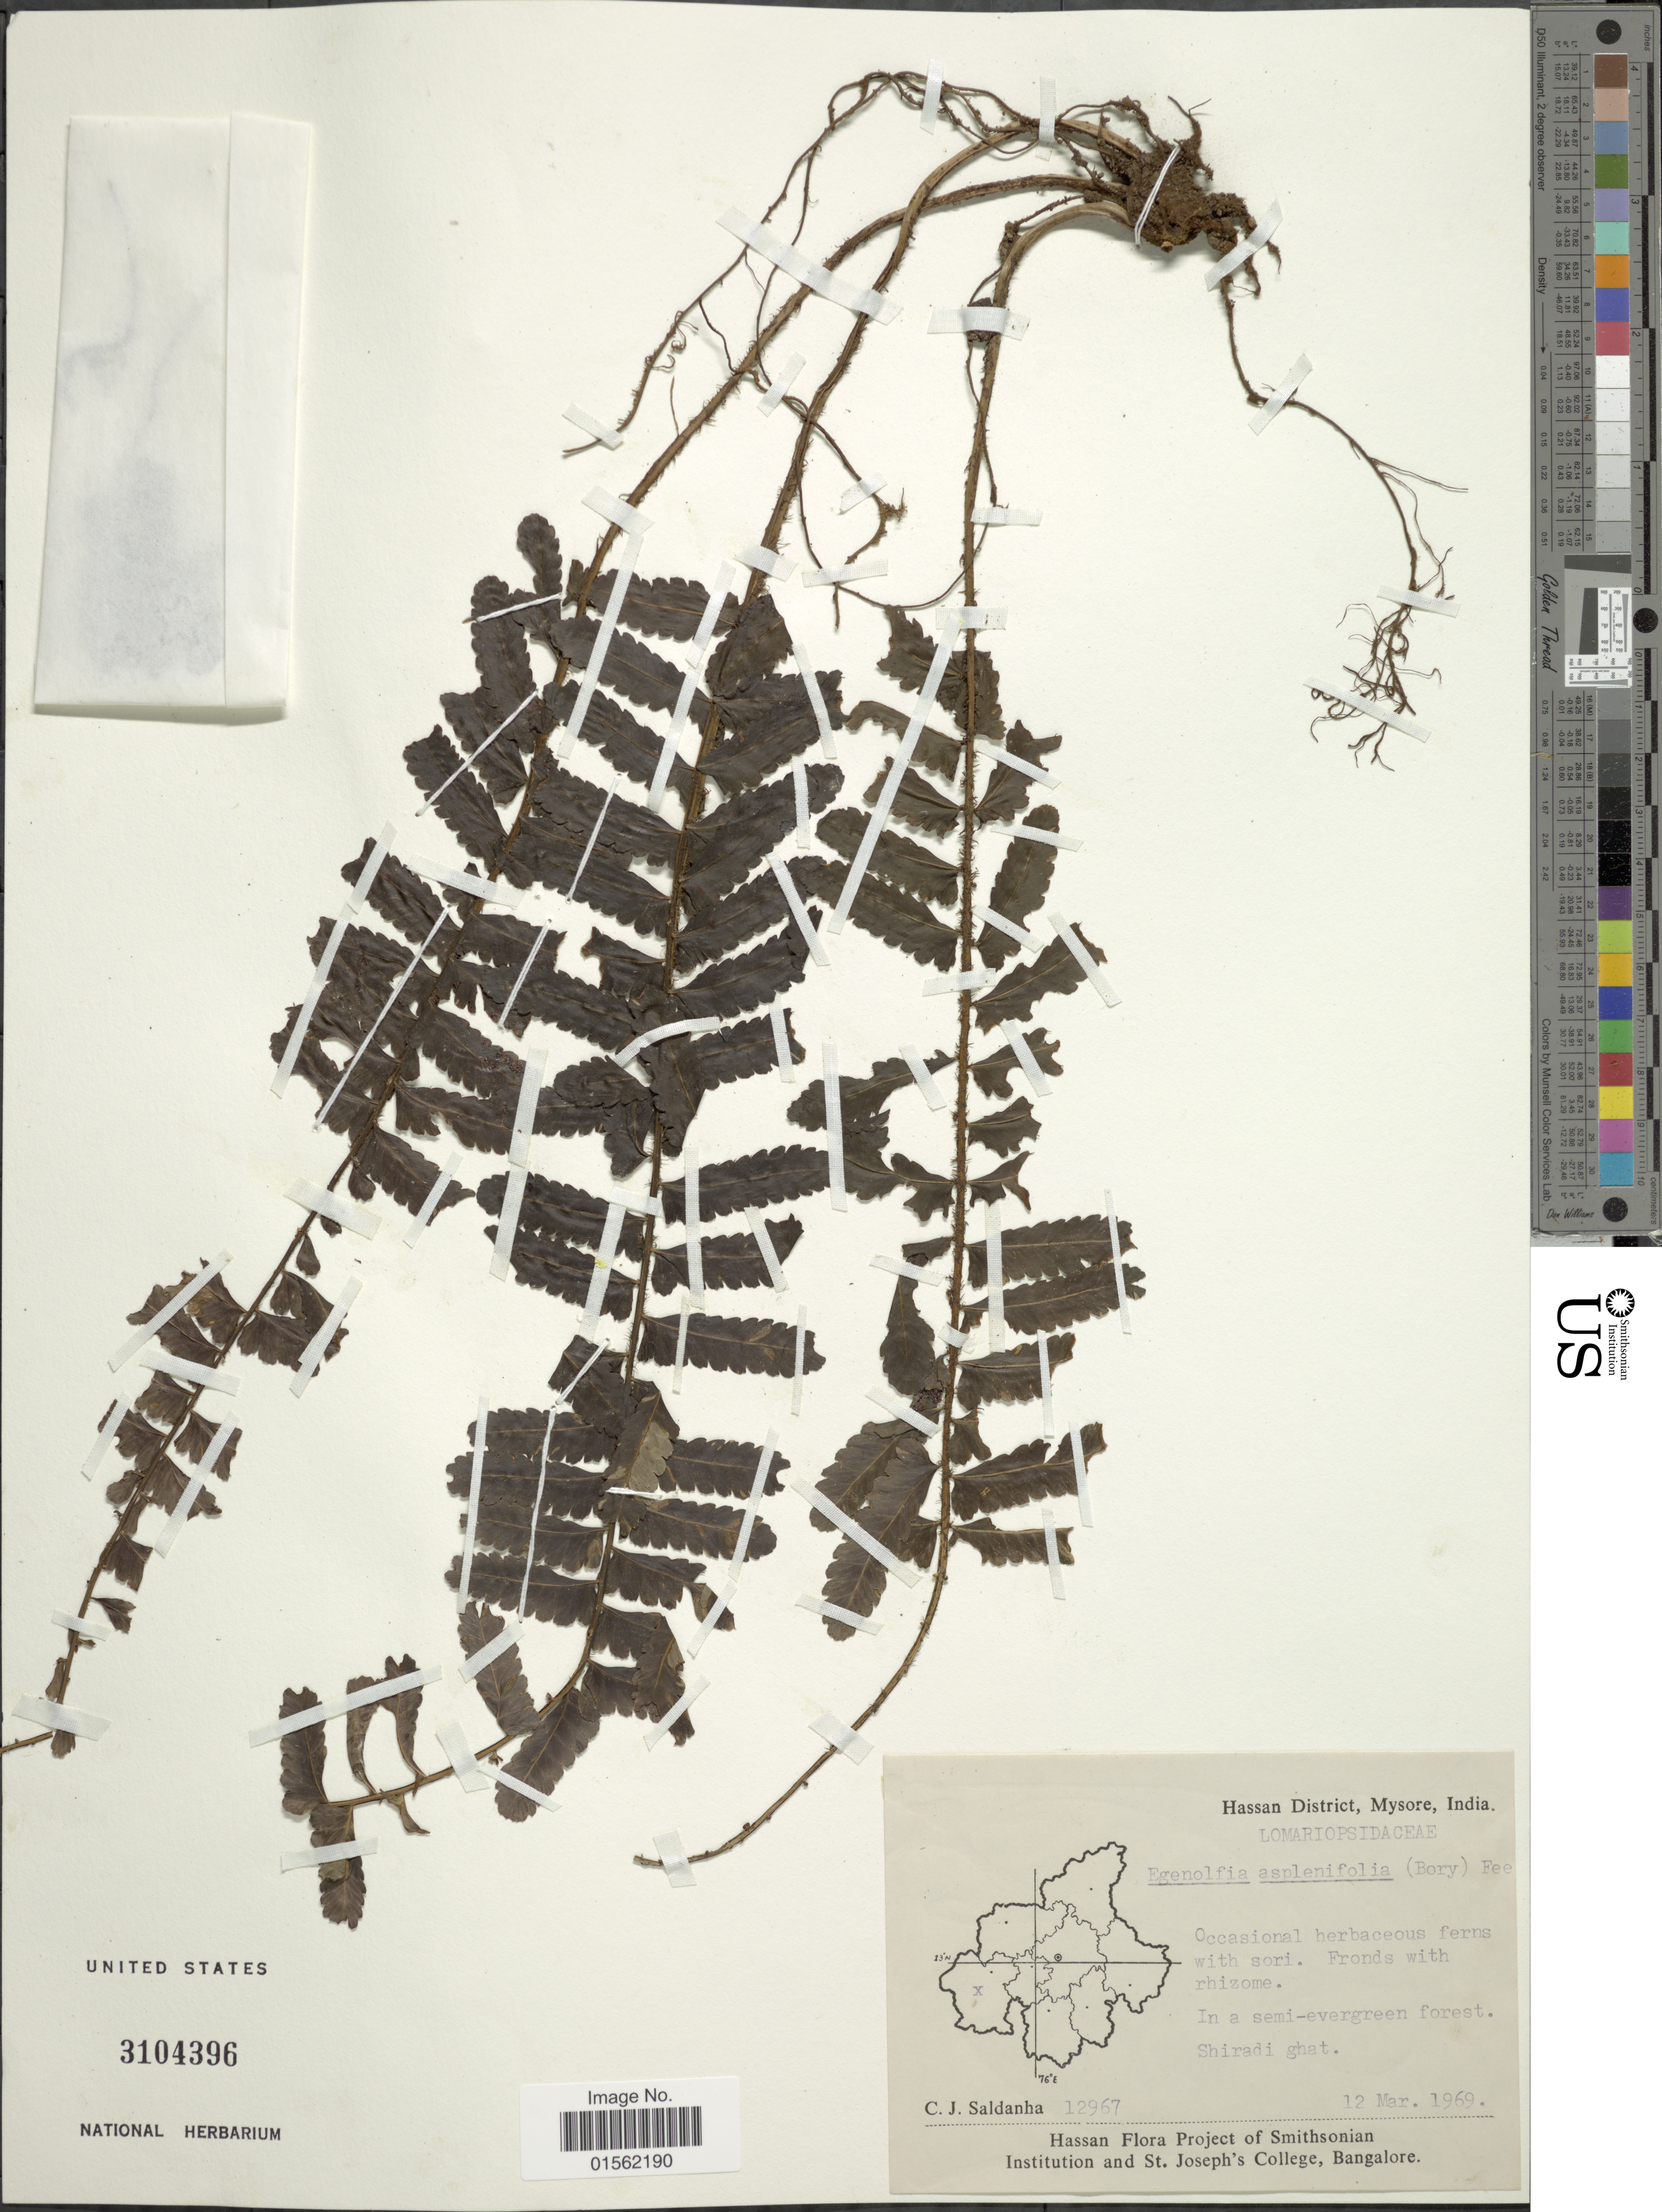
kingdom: Plantae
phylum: Tracheophyta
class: Polypodiopsida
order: Polypodiales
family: Dryopteridaceae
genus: Bolbitis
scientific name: Bolbitis appendiculata var. appendiculata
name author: (Willd.) K. Iwats.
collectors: C. J. Saldanha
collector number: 12967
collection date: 1969-03-12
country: India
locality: Hassan District, Mysore, India, Shiradi ghat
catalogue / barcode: US 3104396